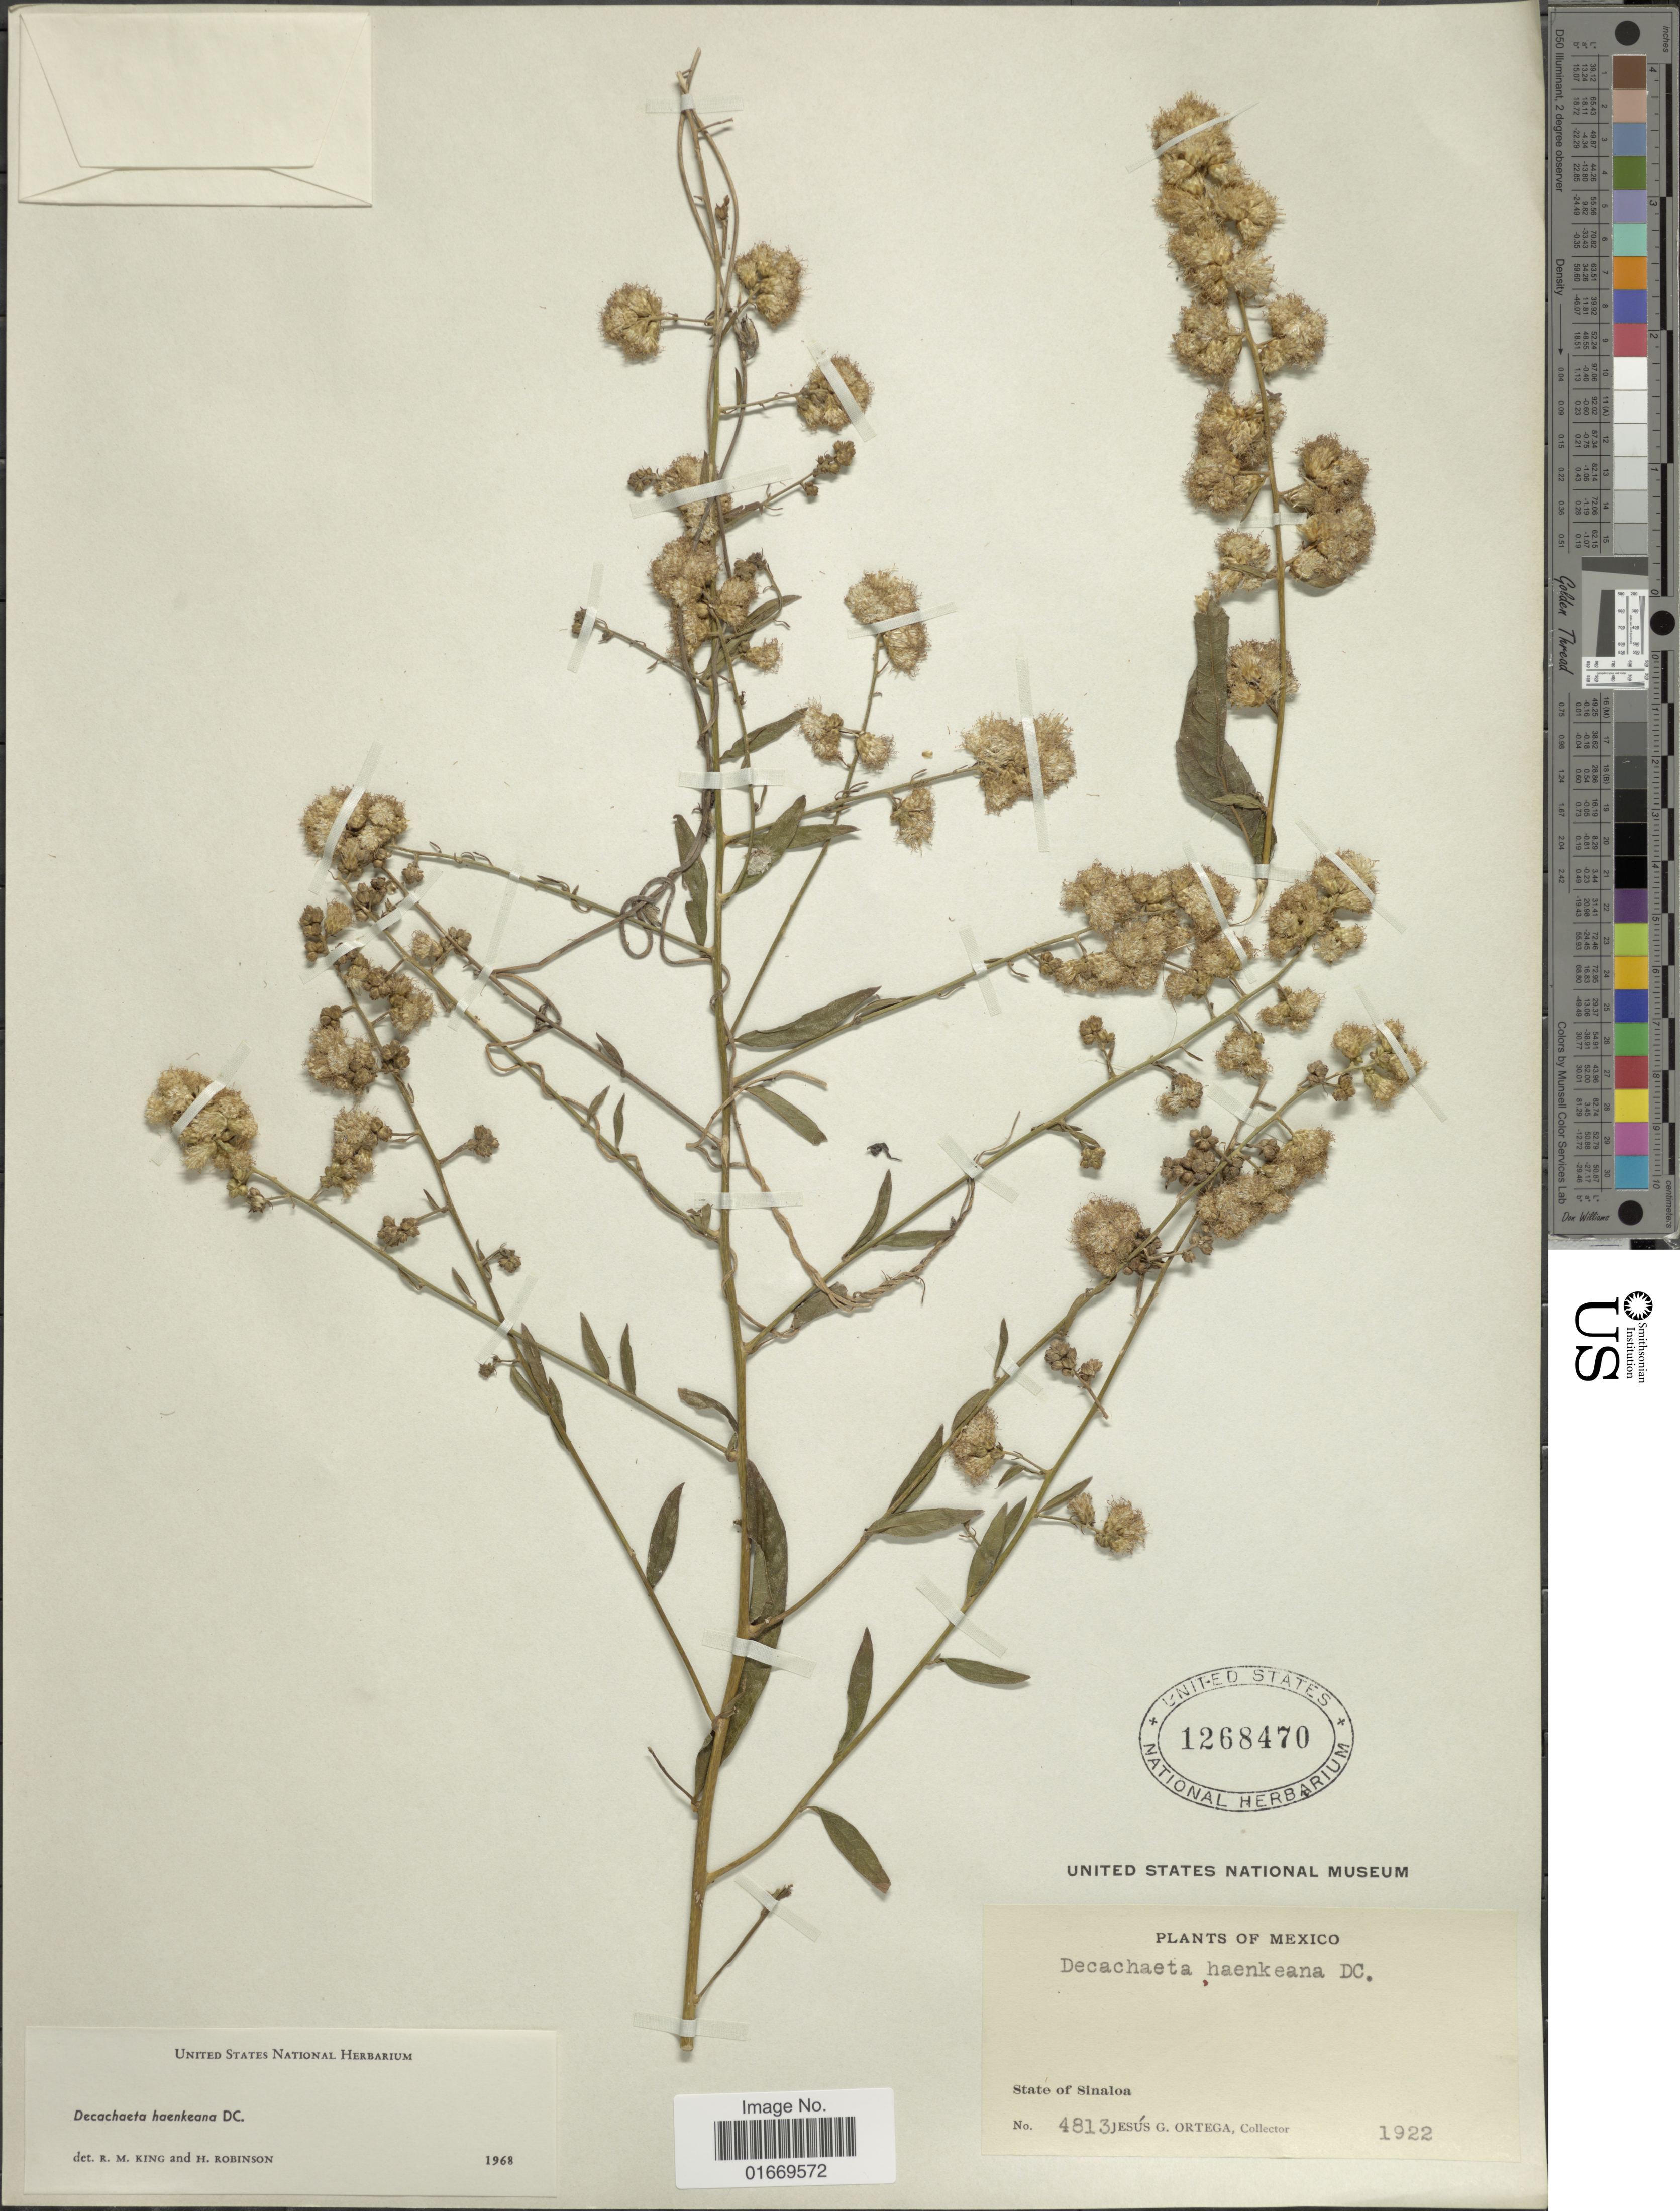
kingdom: Plantae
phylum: Tracheophyta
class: Magnoliopsida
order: Asterales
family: Asteraceae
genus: Decachaeta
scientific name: Decachaeta haenkeana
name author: DC.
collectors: J. Ortega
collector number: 4813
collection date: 1922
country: Mexico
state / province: Sinaloa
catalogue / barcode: US 1268470